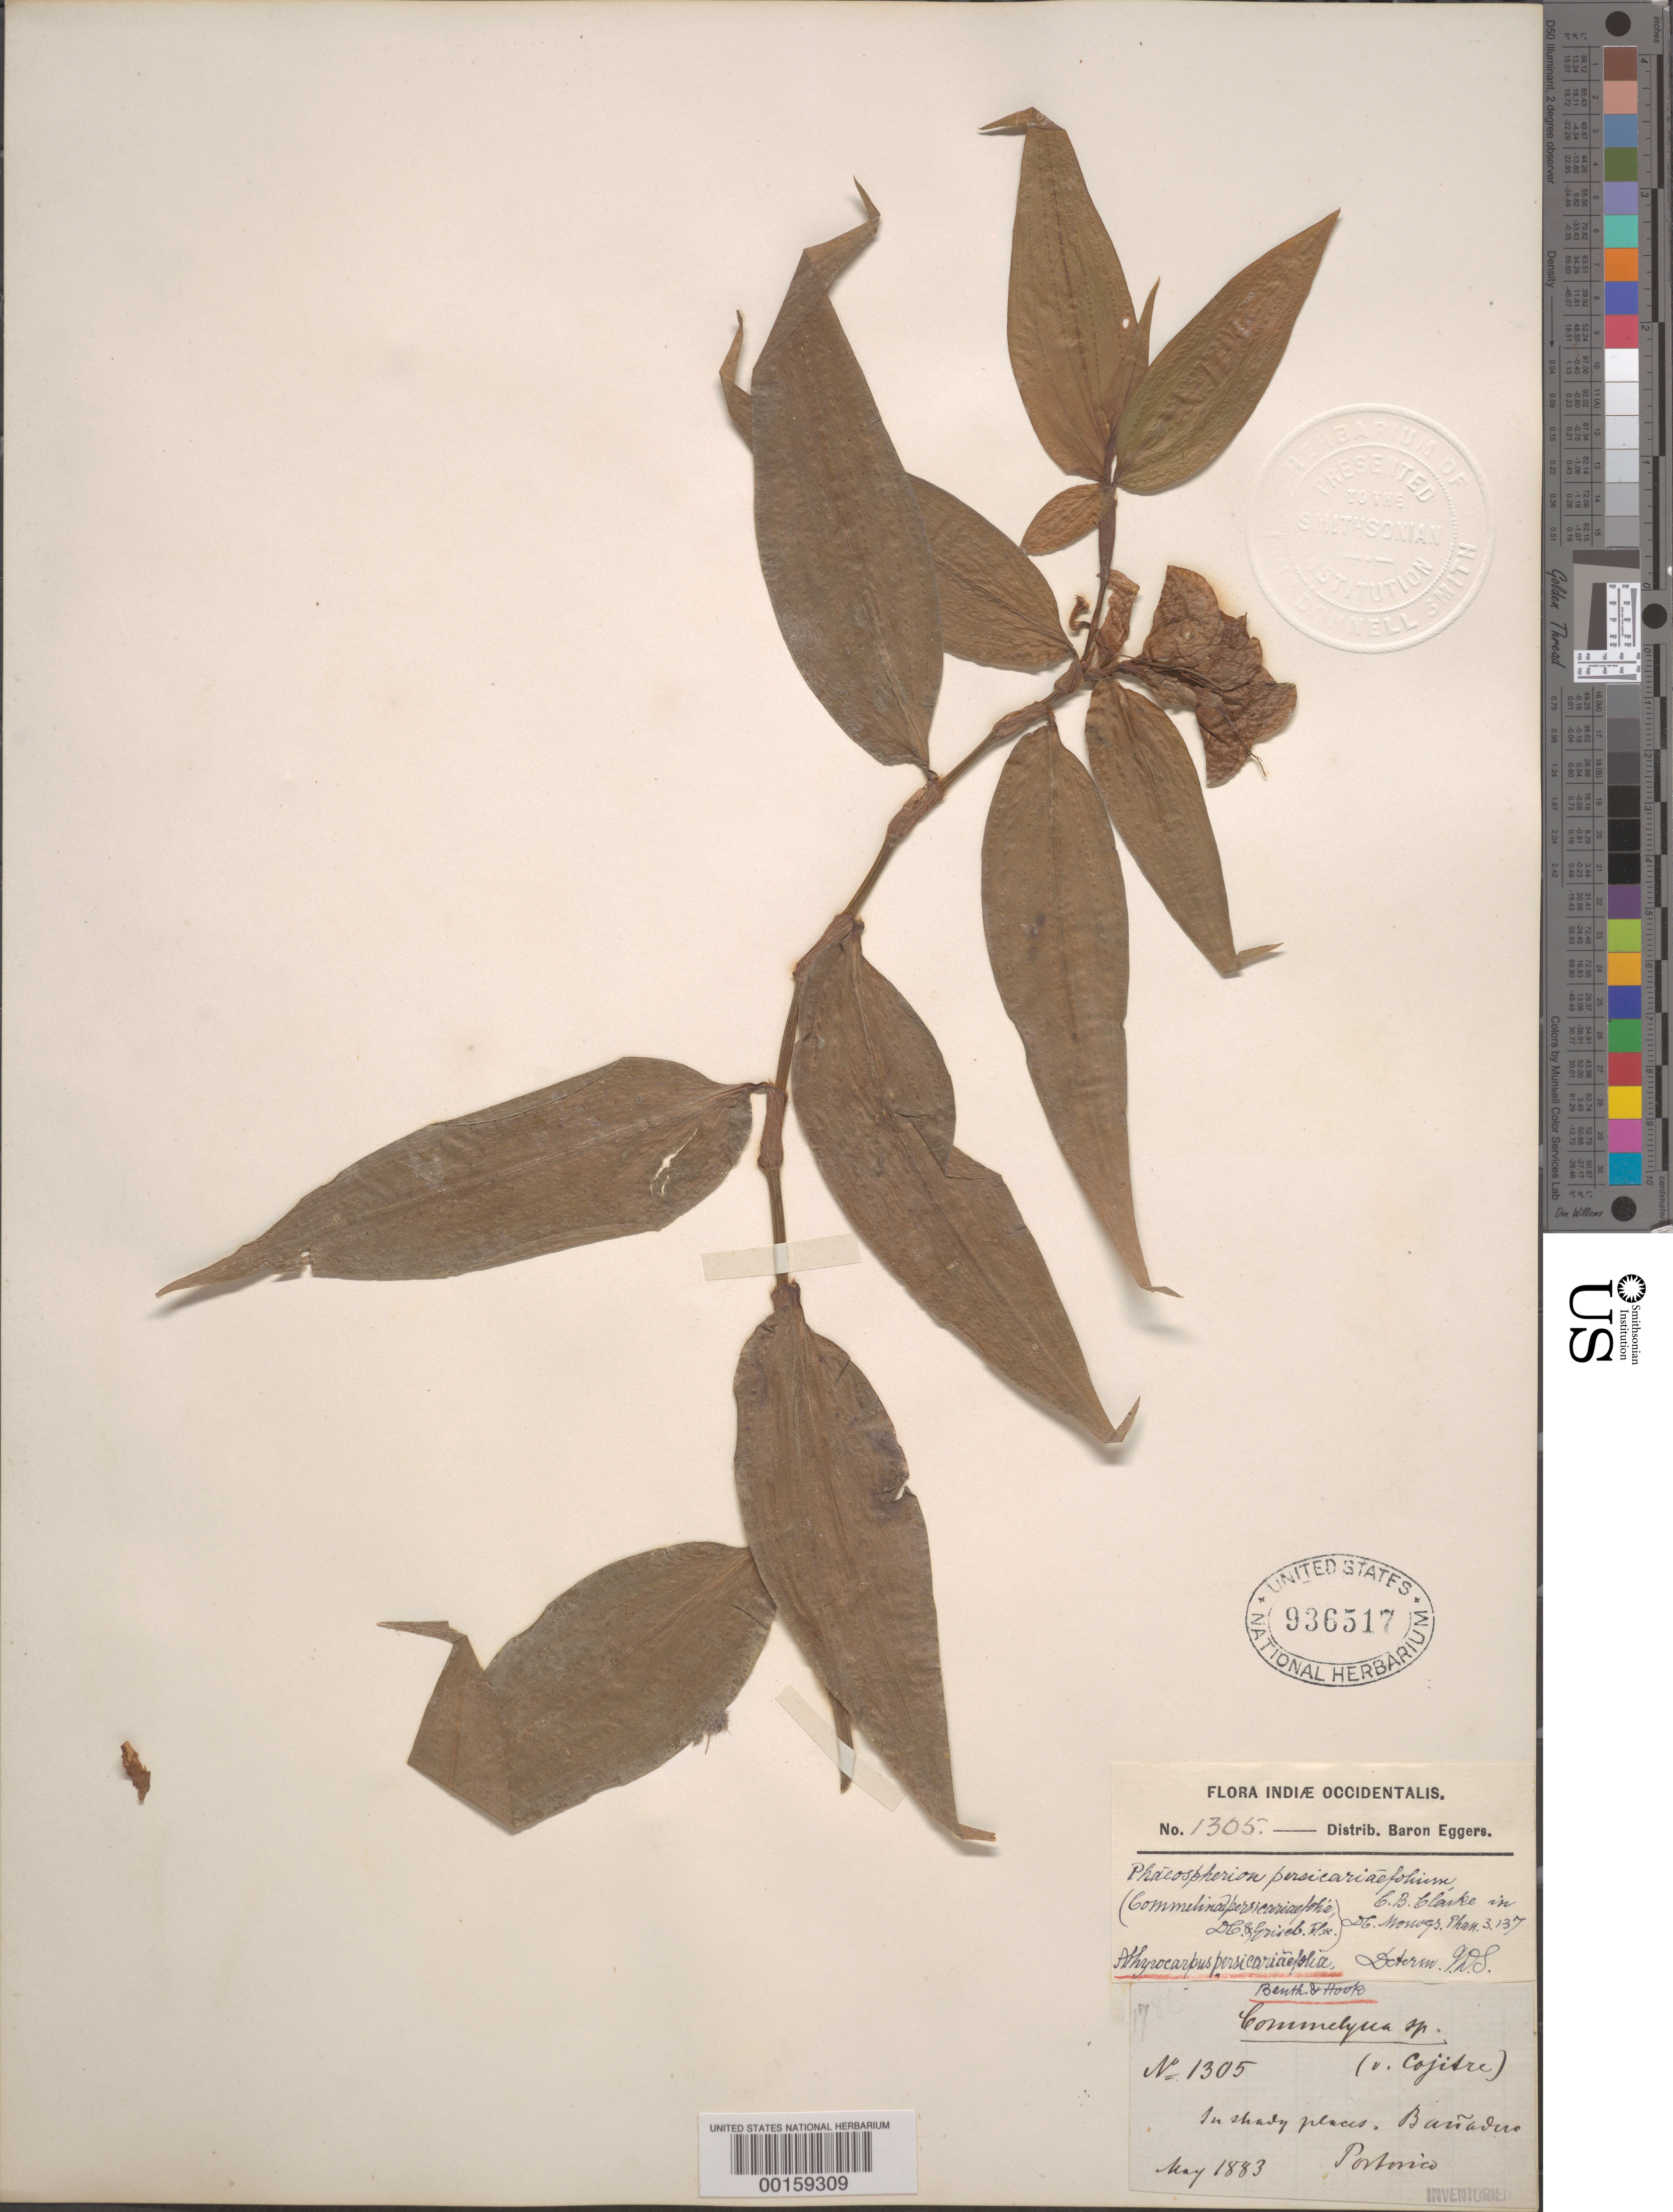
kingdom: Plantae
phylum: Tracheophyta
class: Liliopsida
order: Commelinales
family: Commelinaceae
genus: Commelina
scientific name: Commelina rufipes var. glabrata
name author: (D.R. Hunt) Faden & D.R. Hunt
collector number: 1305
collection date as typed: May 1883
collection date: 1883-05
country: Puerto Rico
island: Greater Antilles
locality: Banadero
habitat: In sandy places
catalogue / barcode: US 936517